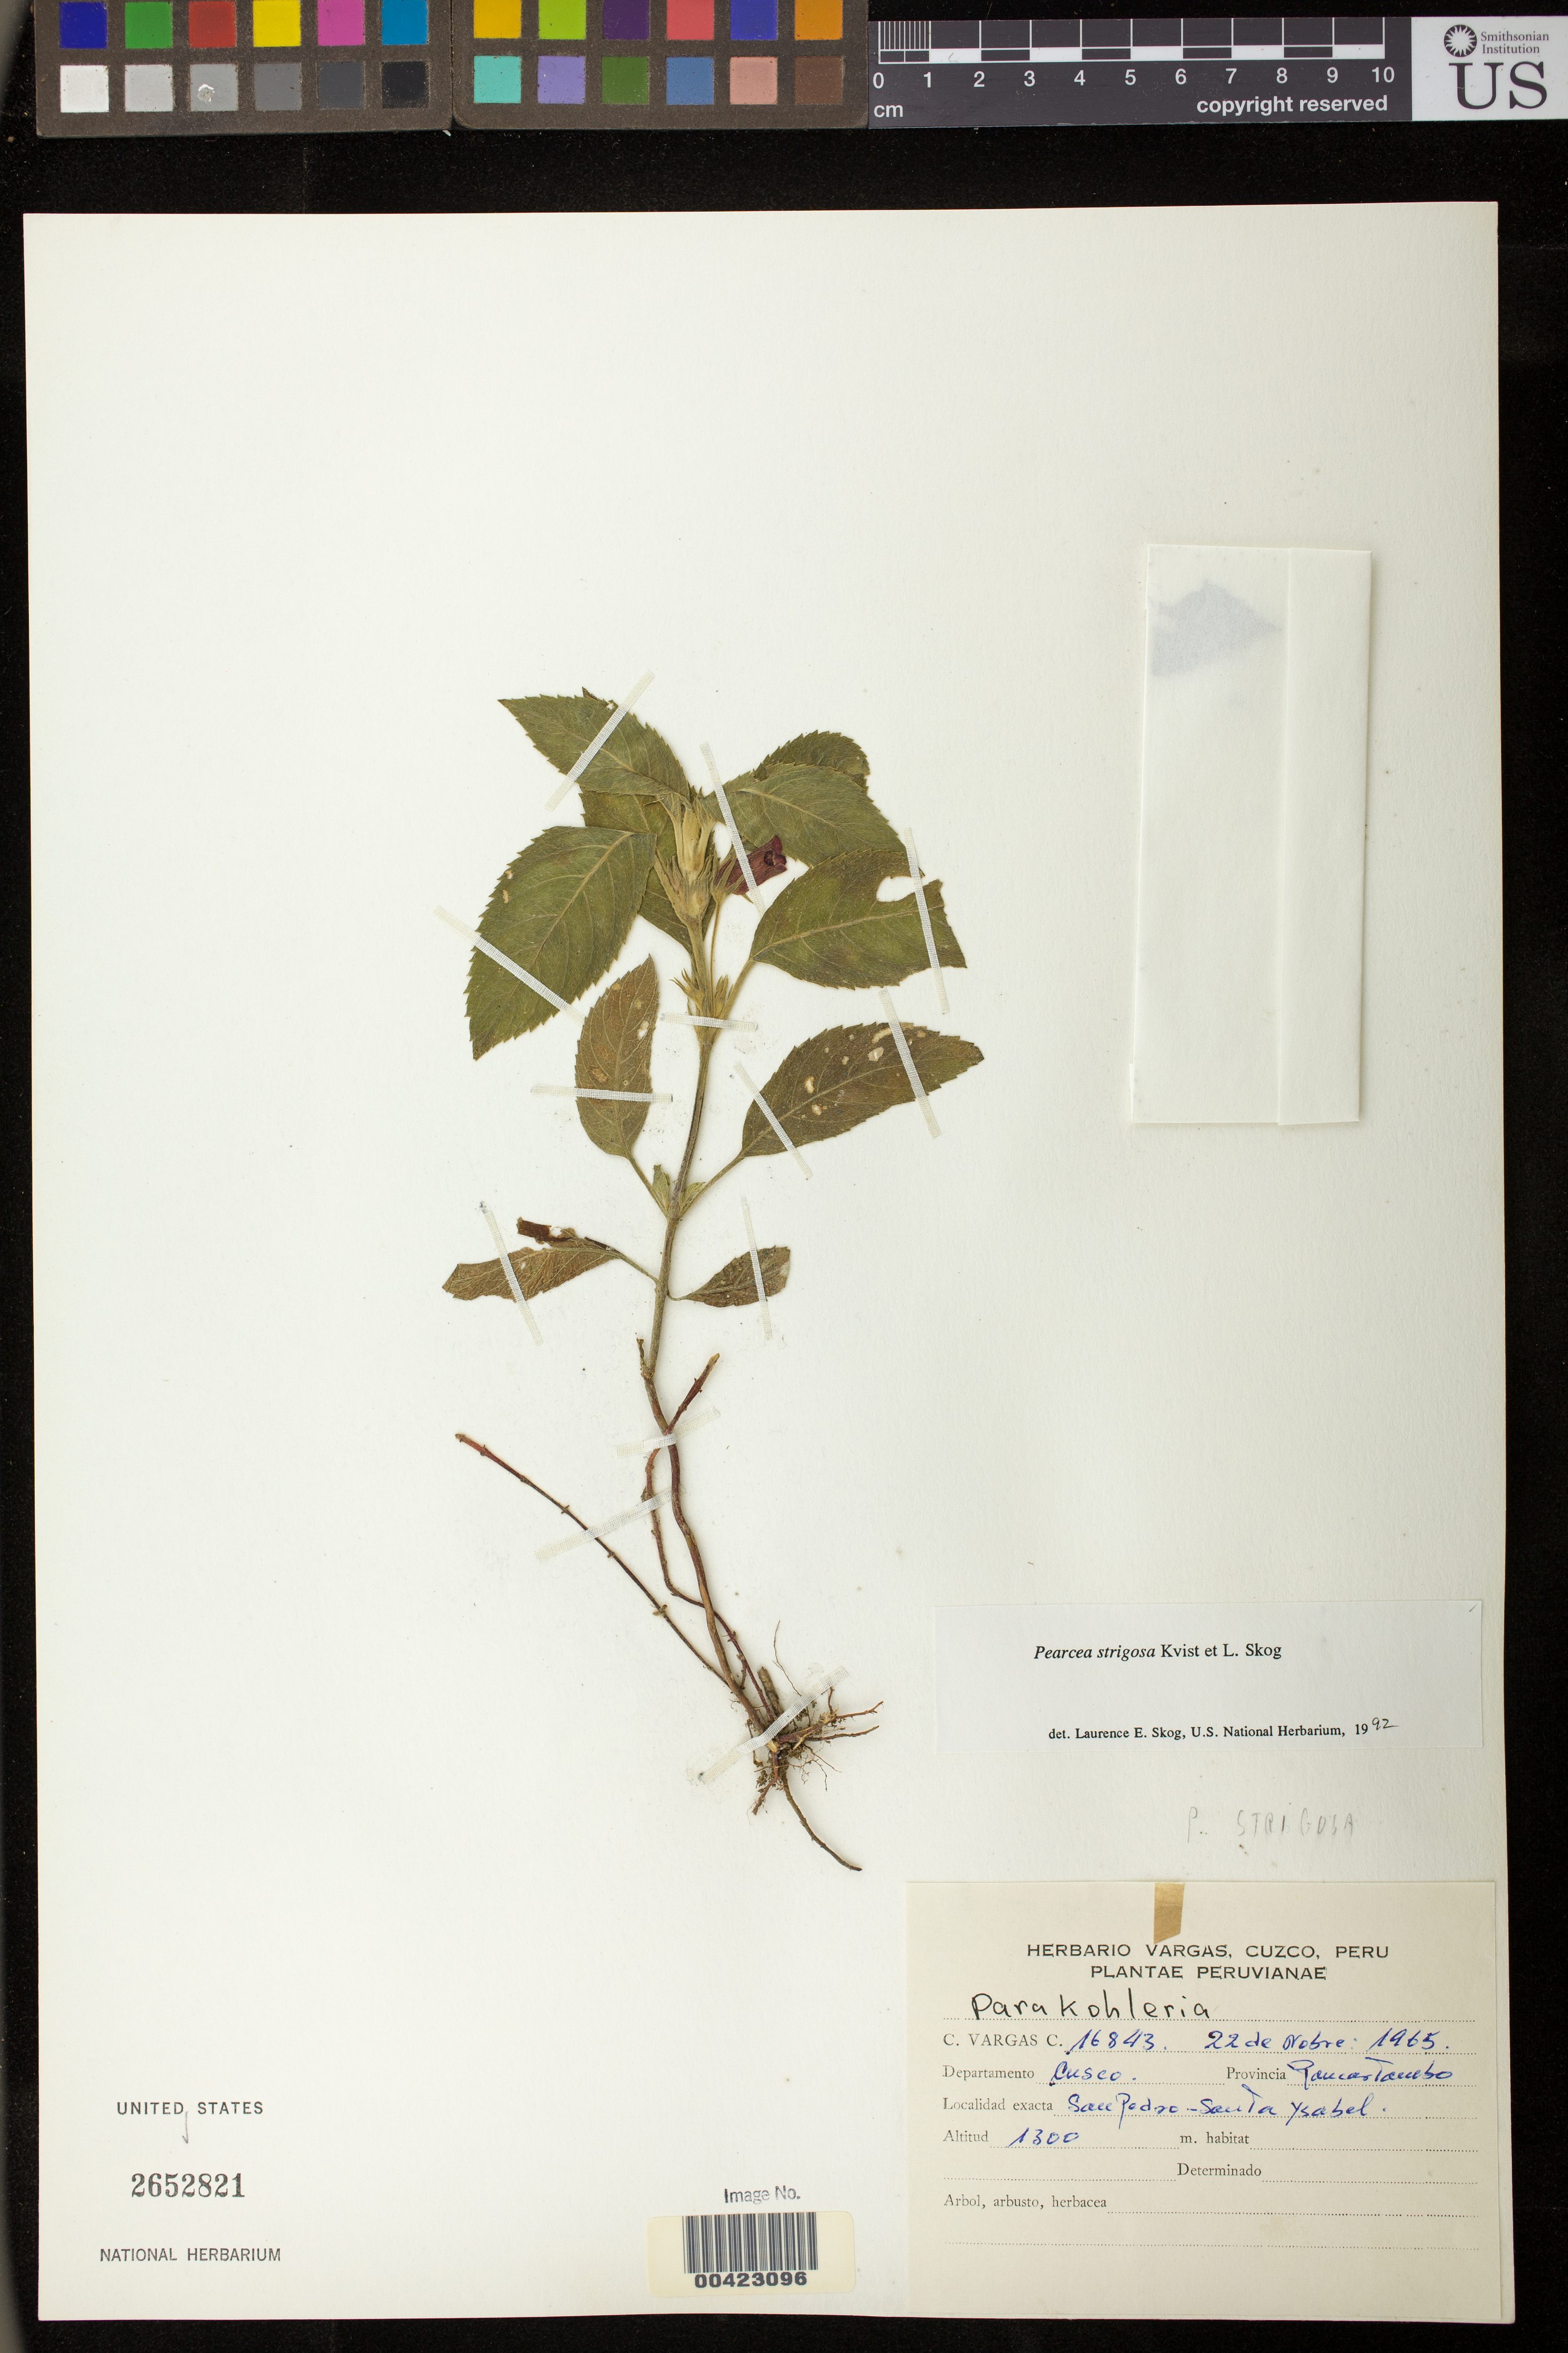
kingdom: Plantae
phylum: Tracheophyta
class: Magnoliopsida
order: Lamiales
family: Gesneriaceae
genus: Pearcea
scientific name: Pearcea strigosa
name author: L.P. Kvist & L.E. Skog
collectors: C. Vargas C.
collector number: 16843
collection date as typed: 22 Nov 1965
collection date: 1965-11-22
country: Peru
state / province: Cusco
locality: Paucartambo; San Pedro - Santa Isabel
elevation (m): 1300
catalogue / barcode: US 2652821